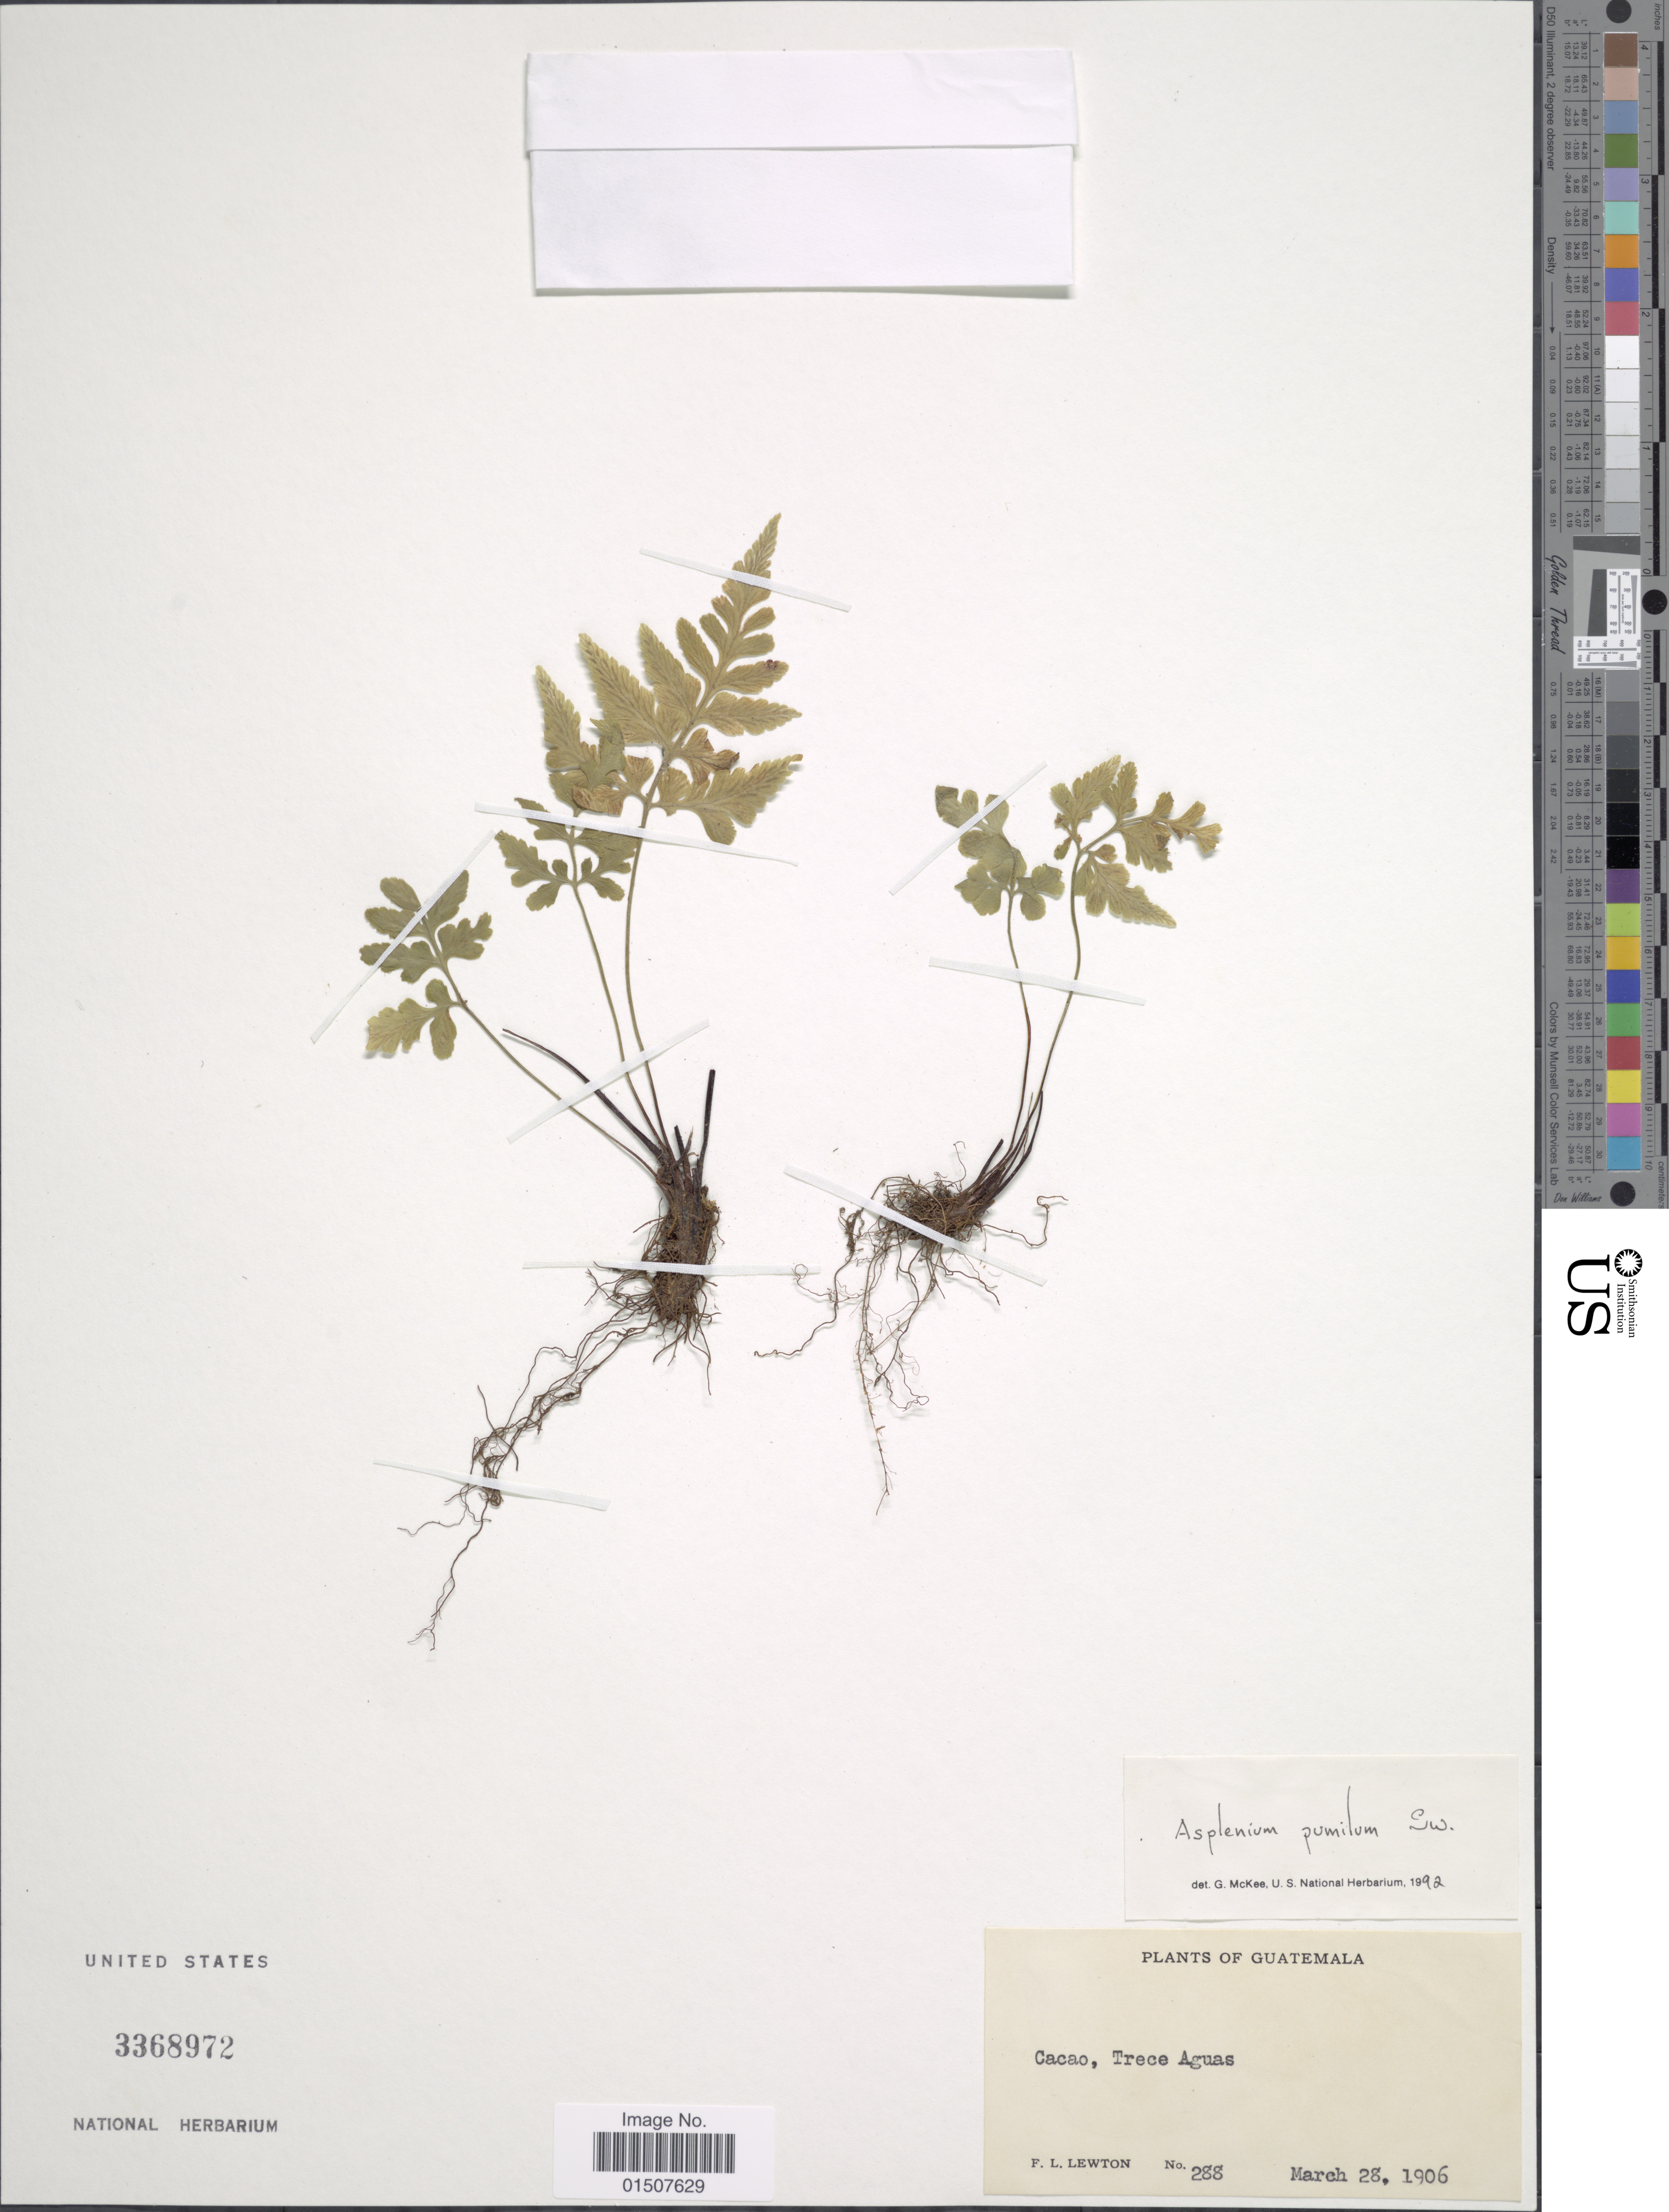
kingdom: Plantae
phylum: Tracheophyta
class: Polypodiopsida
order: Polypodiales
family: Aspleniaceae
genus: Asplenium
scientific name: Asplenium pumilum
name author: Sw.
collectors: F. L. Lewton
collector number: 288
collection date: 1906-03-28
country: Guatemala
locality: Cacao, Trece Aguas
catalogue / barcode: US 3368972